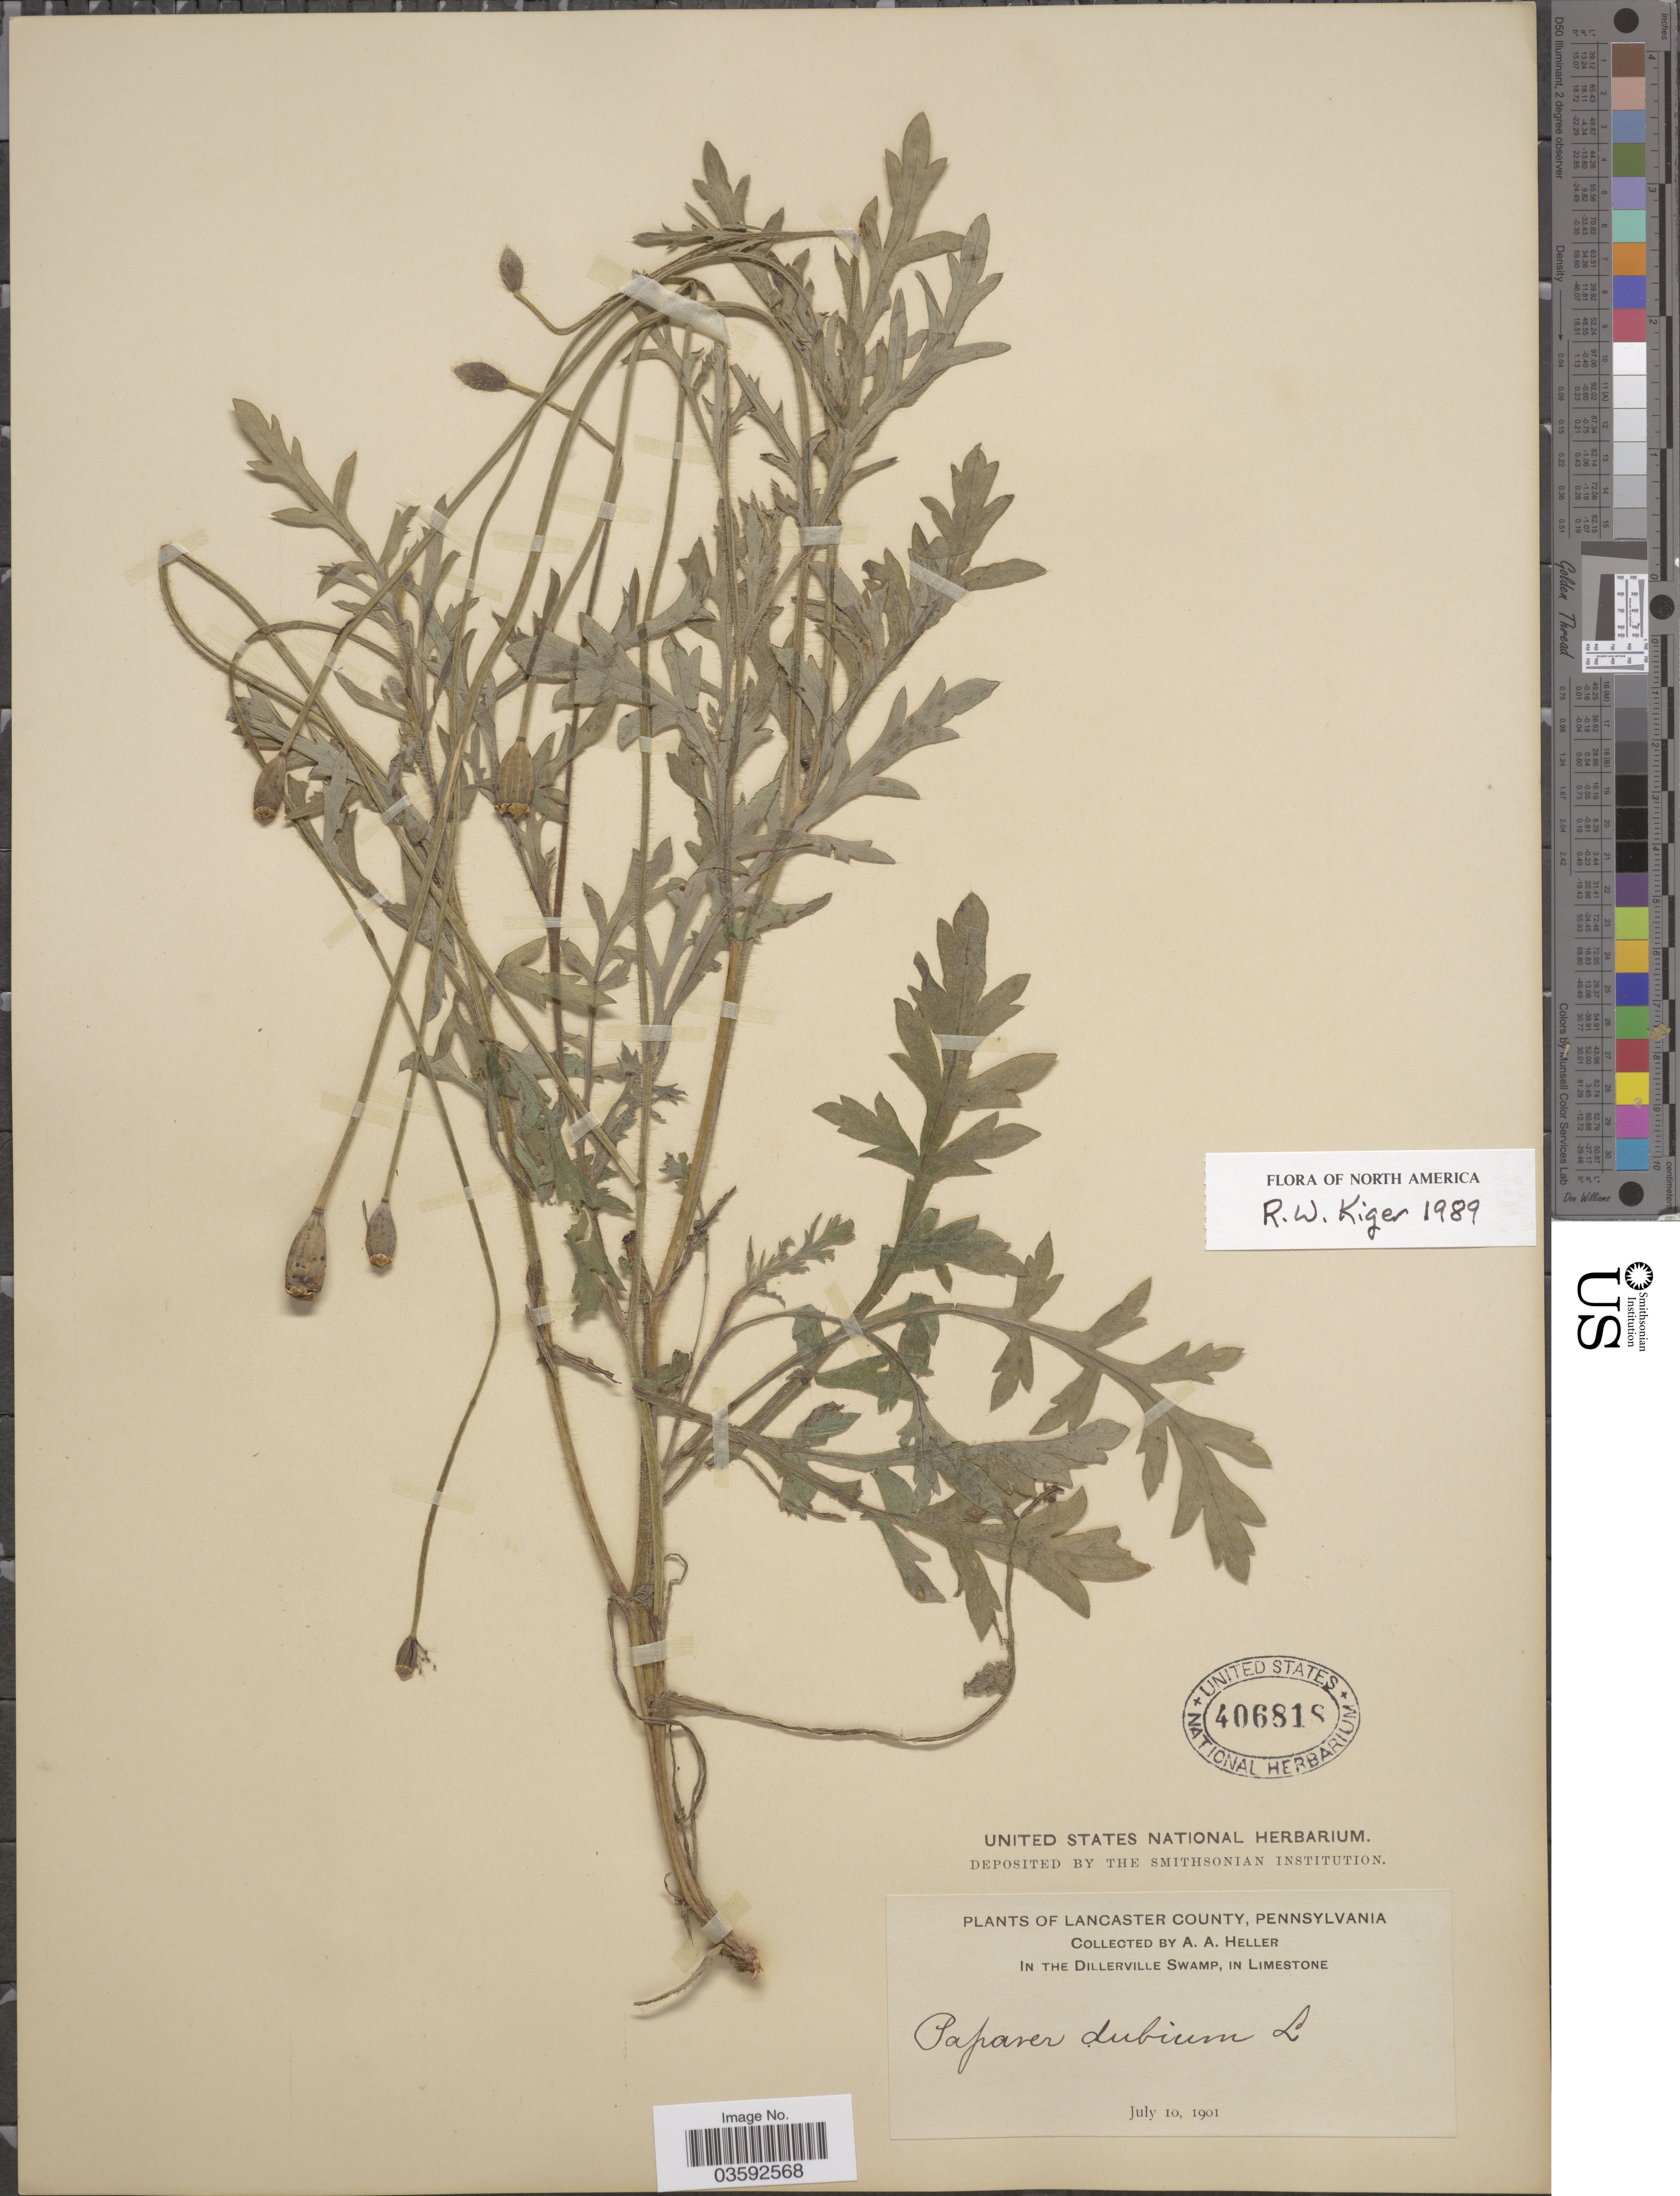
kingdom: Plantae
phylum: Tracheophyta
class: Magnoliopsida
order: Ranunculales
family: Papaveraceae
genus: Papaver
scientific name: Papaver dubium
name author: L.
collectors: A. A. Heller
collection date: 1901-07-10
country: United States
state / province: Pennsylvania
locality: Lancaster County. In the Dillerville Swamp, in Limestone.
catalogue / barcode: US 406818